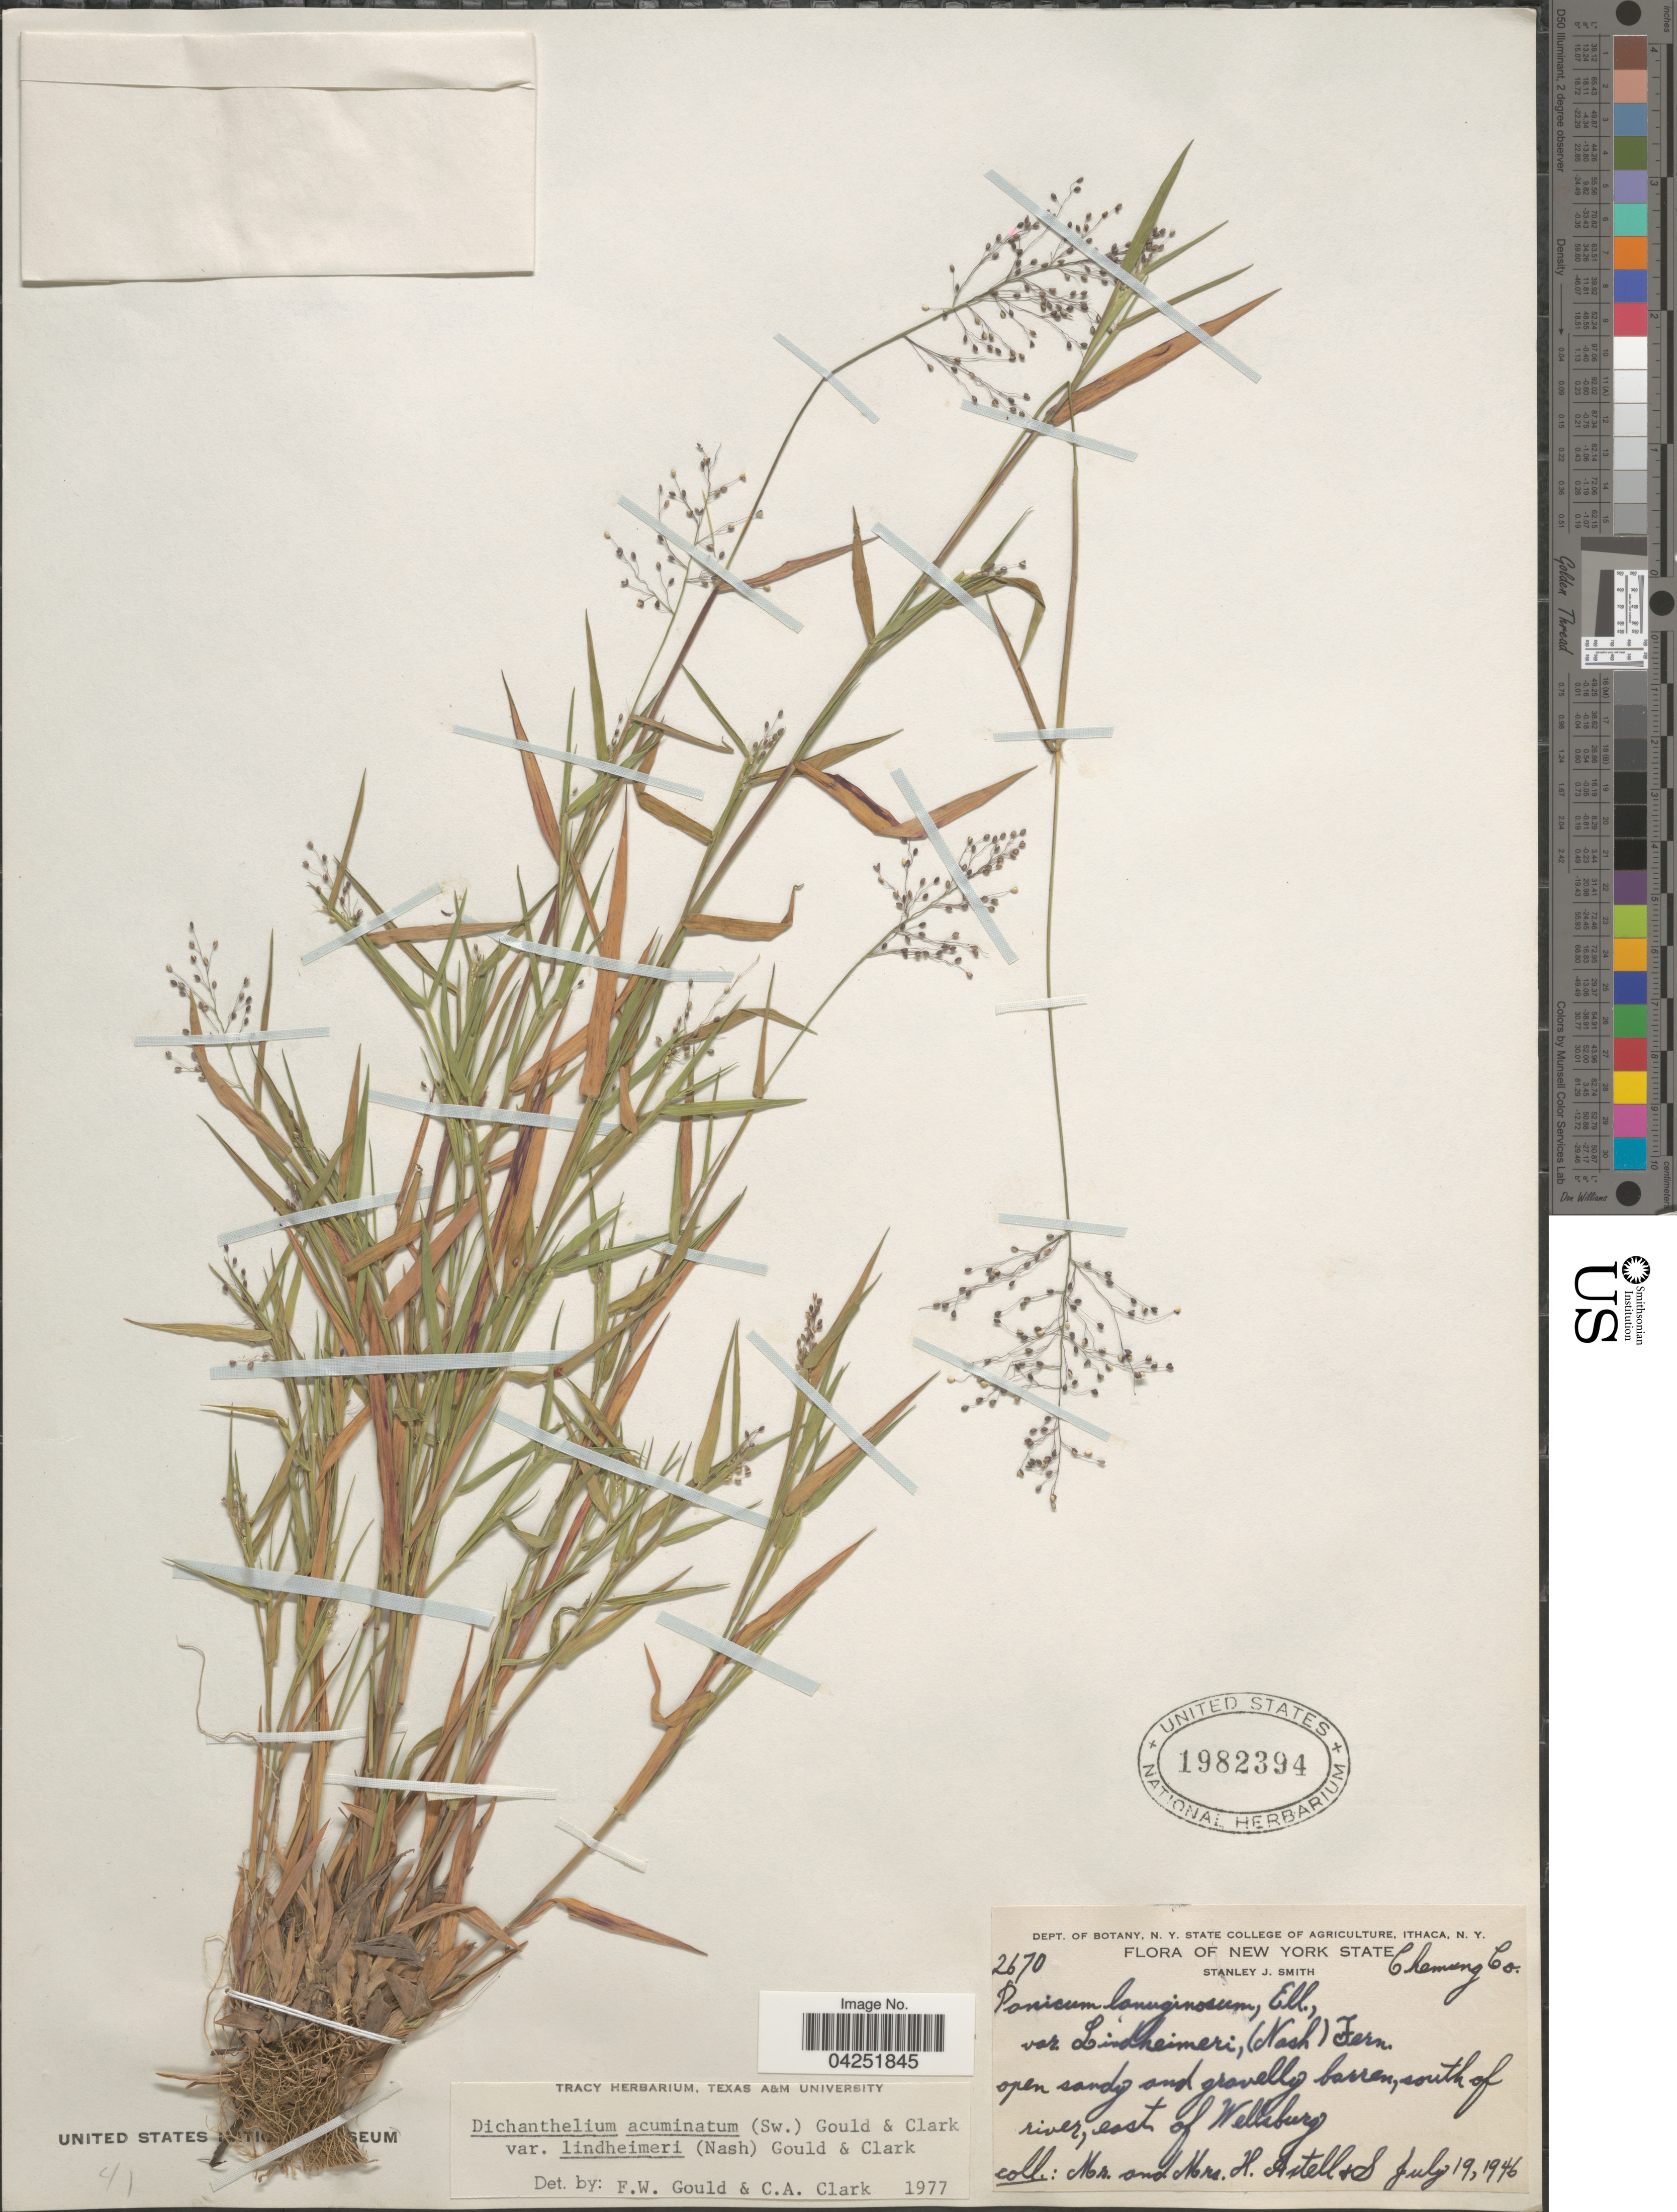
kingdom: Plantae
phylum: Tracheophyta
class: Liliopsida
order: Poales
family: Poaceae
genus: Dichanthelium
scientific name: Dichanthelium acuminatum var. lindheimeri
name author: (Nash) Gould & C.A. Clark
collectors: Axtell, H. H., H. Axtell & S. Smith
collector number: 2670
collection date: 1946-07-19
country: United States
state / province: New York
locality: Chemung Co. Open sandy and gravelly barren, south of river, east of Wellsburg.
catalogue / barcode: US 1982394